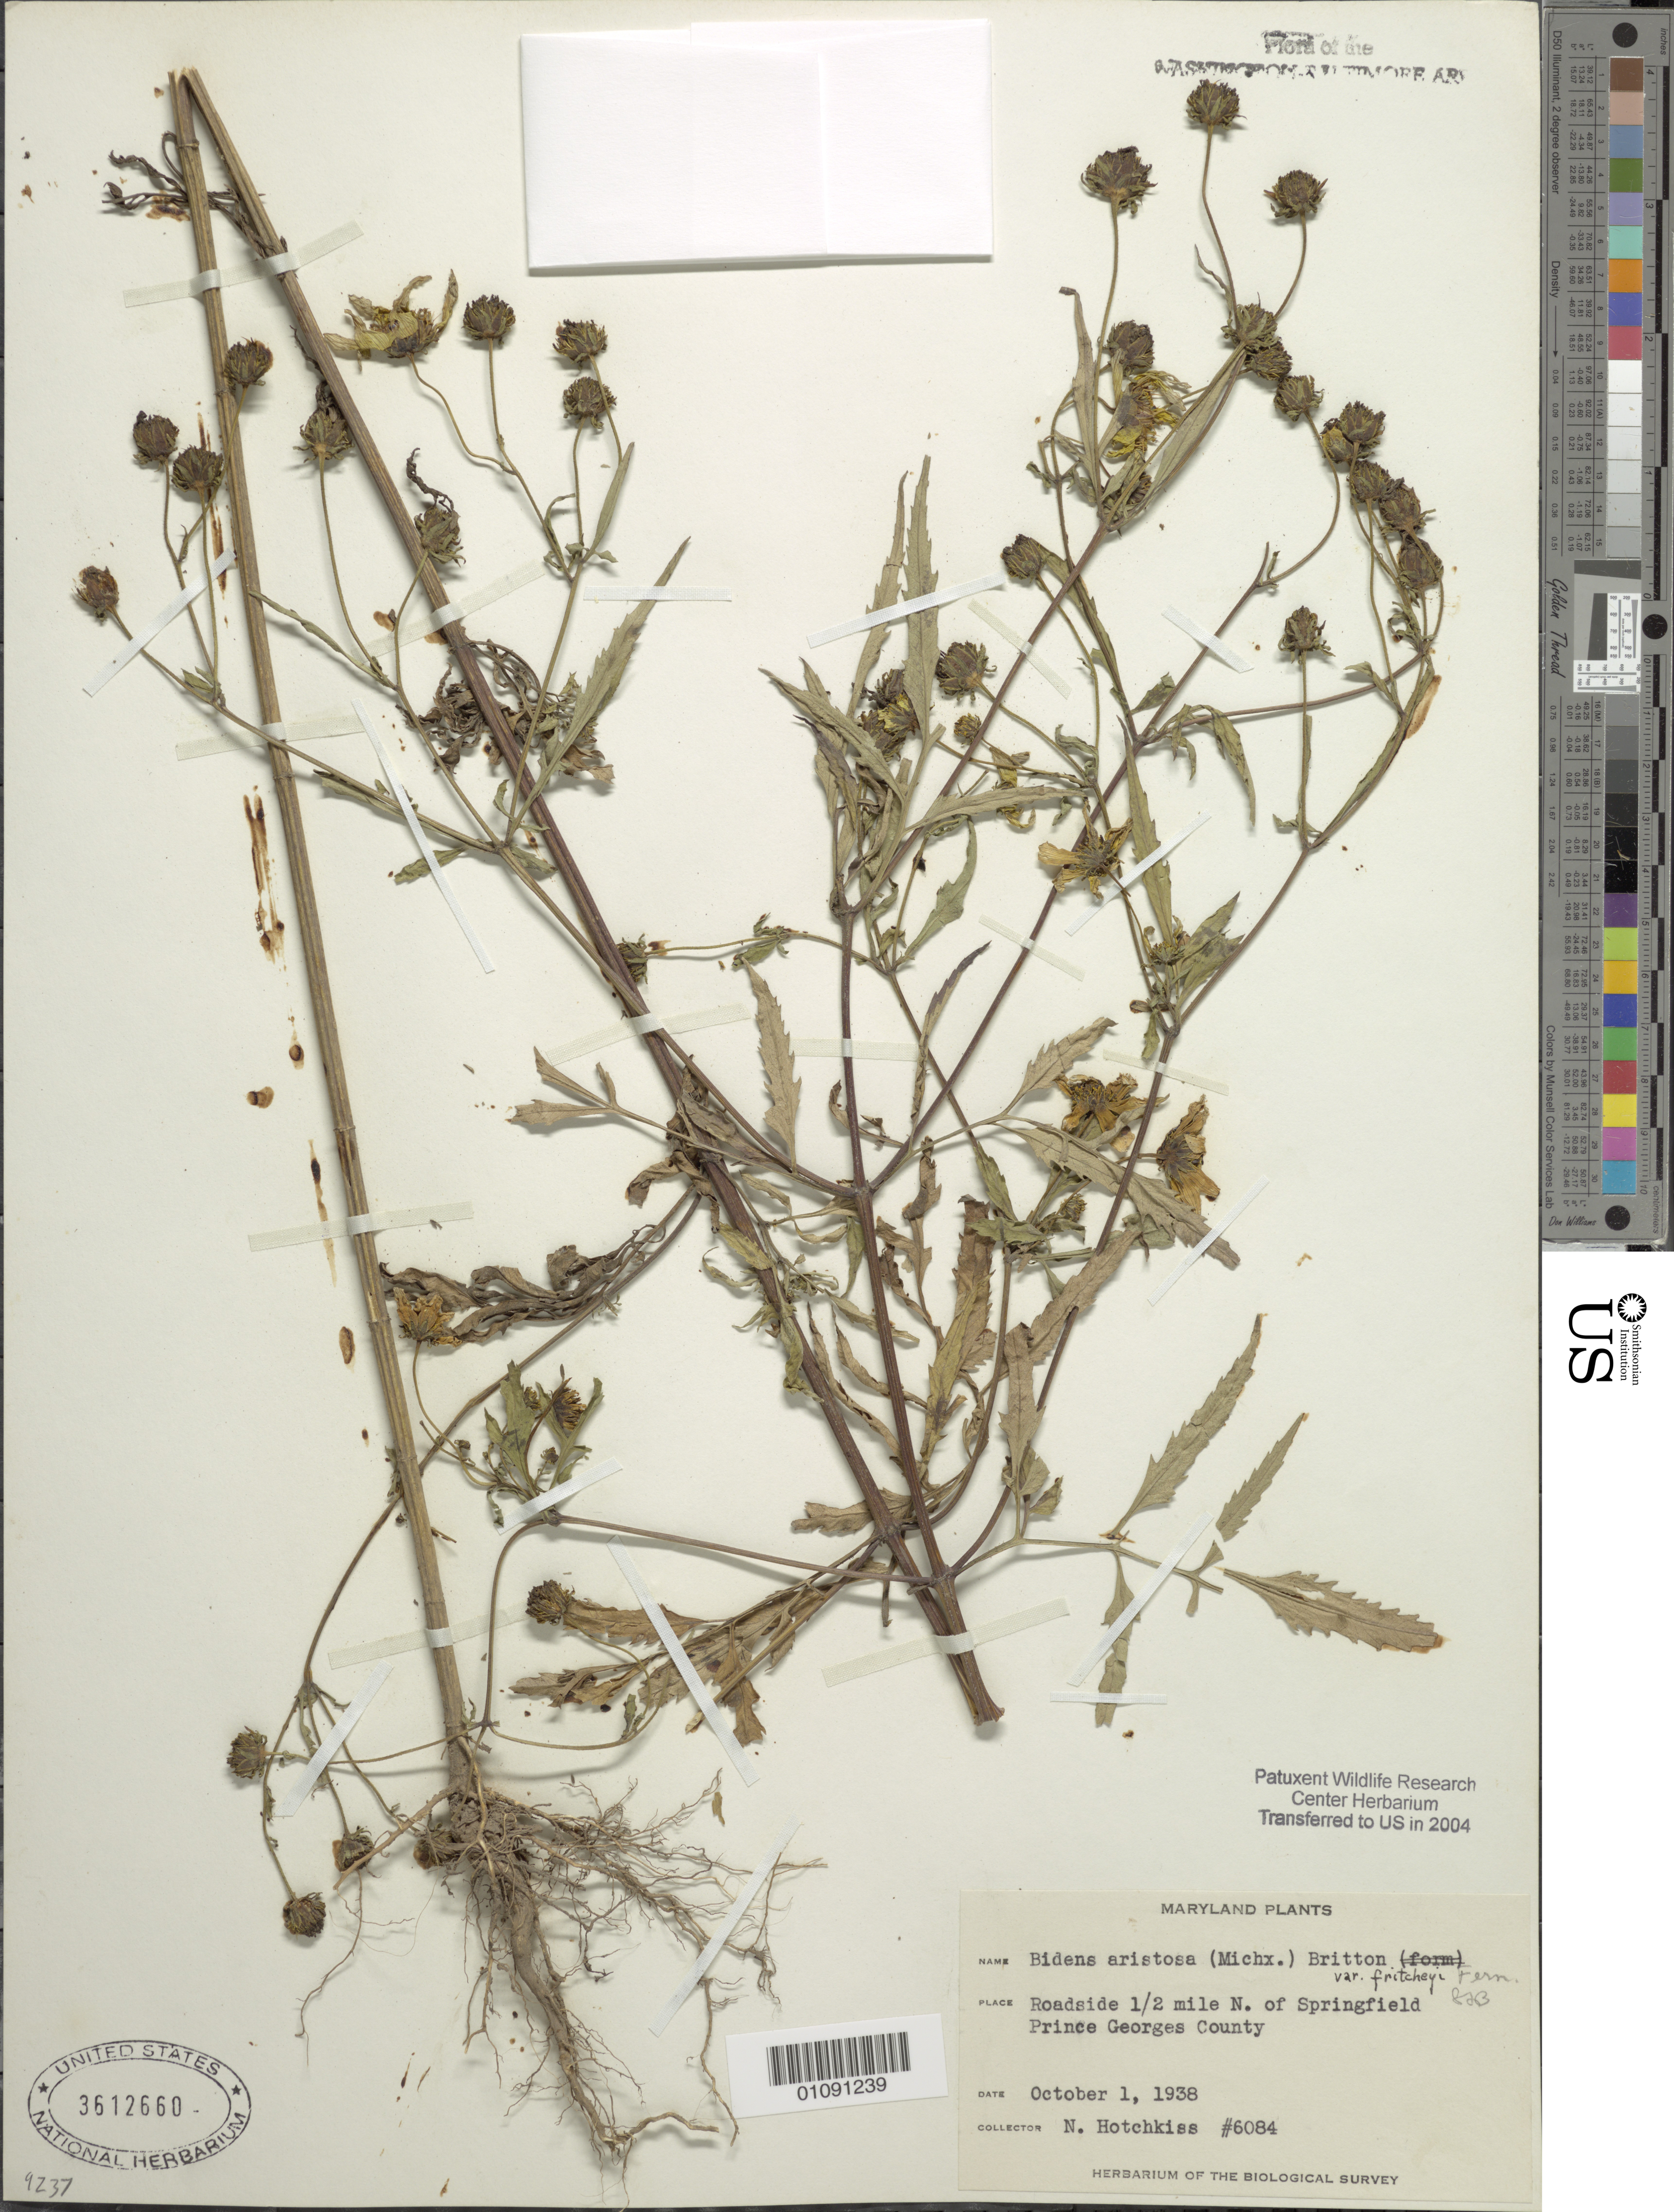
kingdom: Plantae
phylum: Tracheophyta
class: Magnoliopsida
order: Asterales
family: Asteraceae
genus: Bidens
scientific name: Bidens aristosa var. fritcheyi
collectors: N. Hotchkiss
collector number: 6084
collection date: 1938-10-01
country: United States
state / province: Maryland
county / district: Prince George's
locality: Half a mile N. of Springfield.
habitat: Roadside.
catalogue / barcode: US 3612660